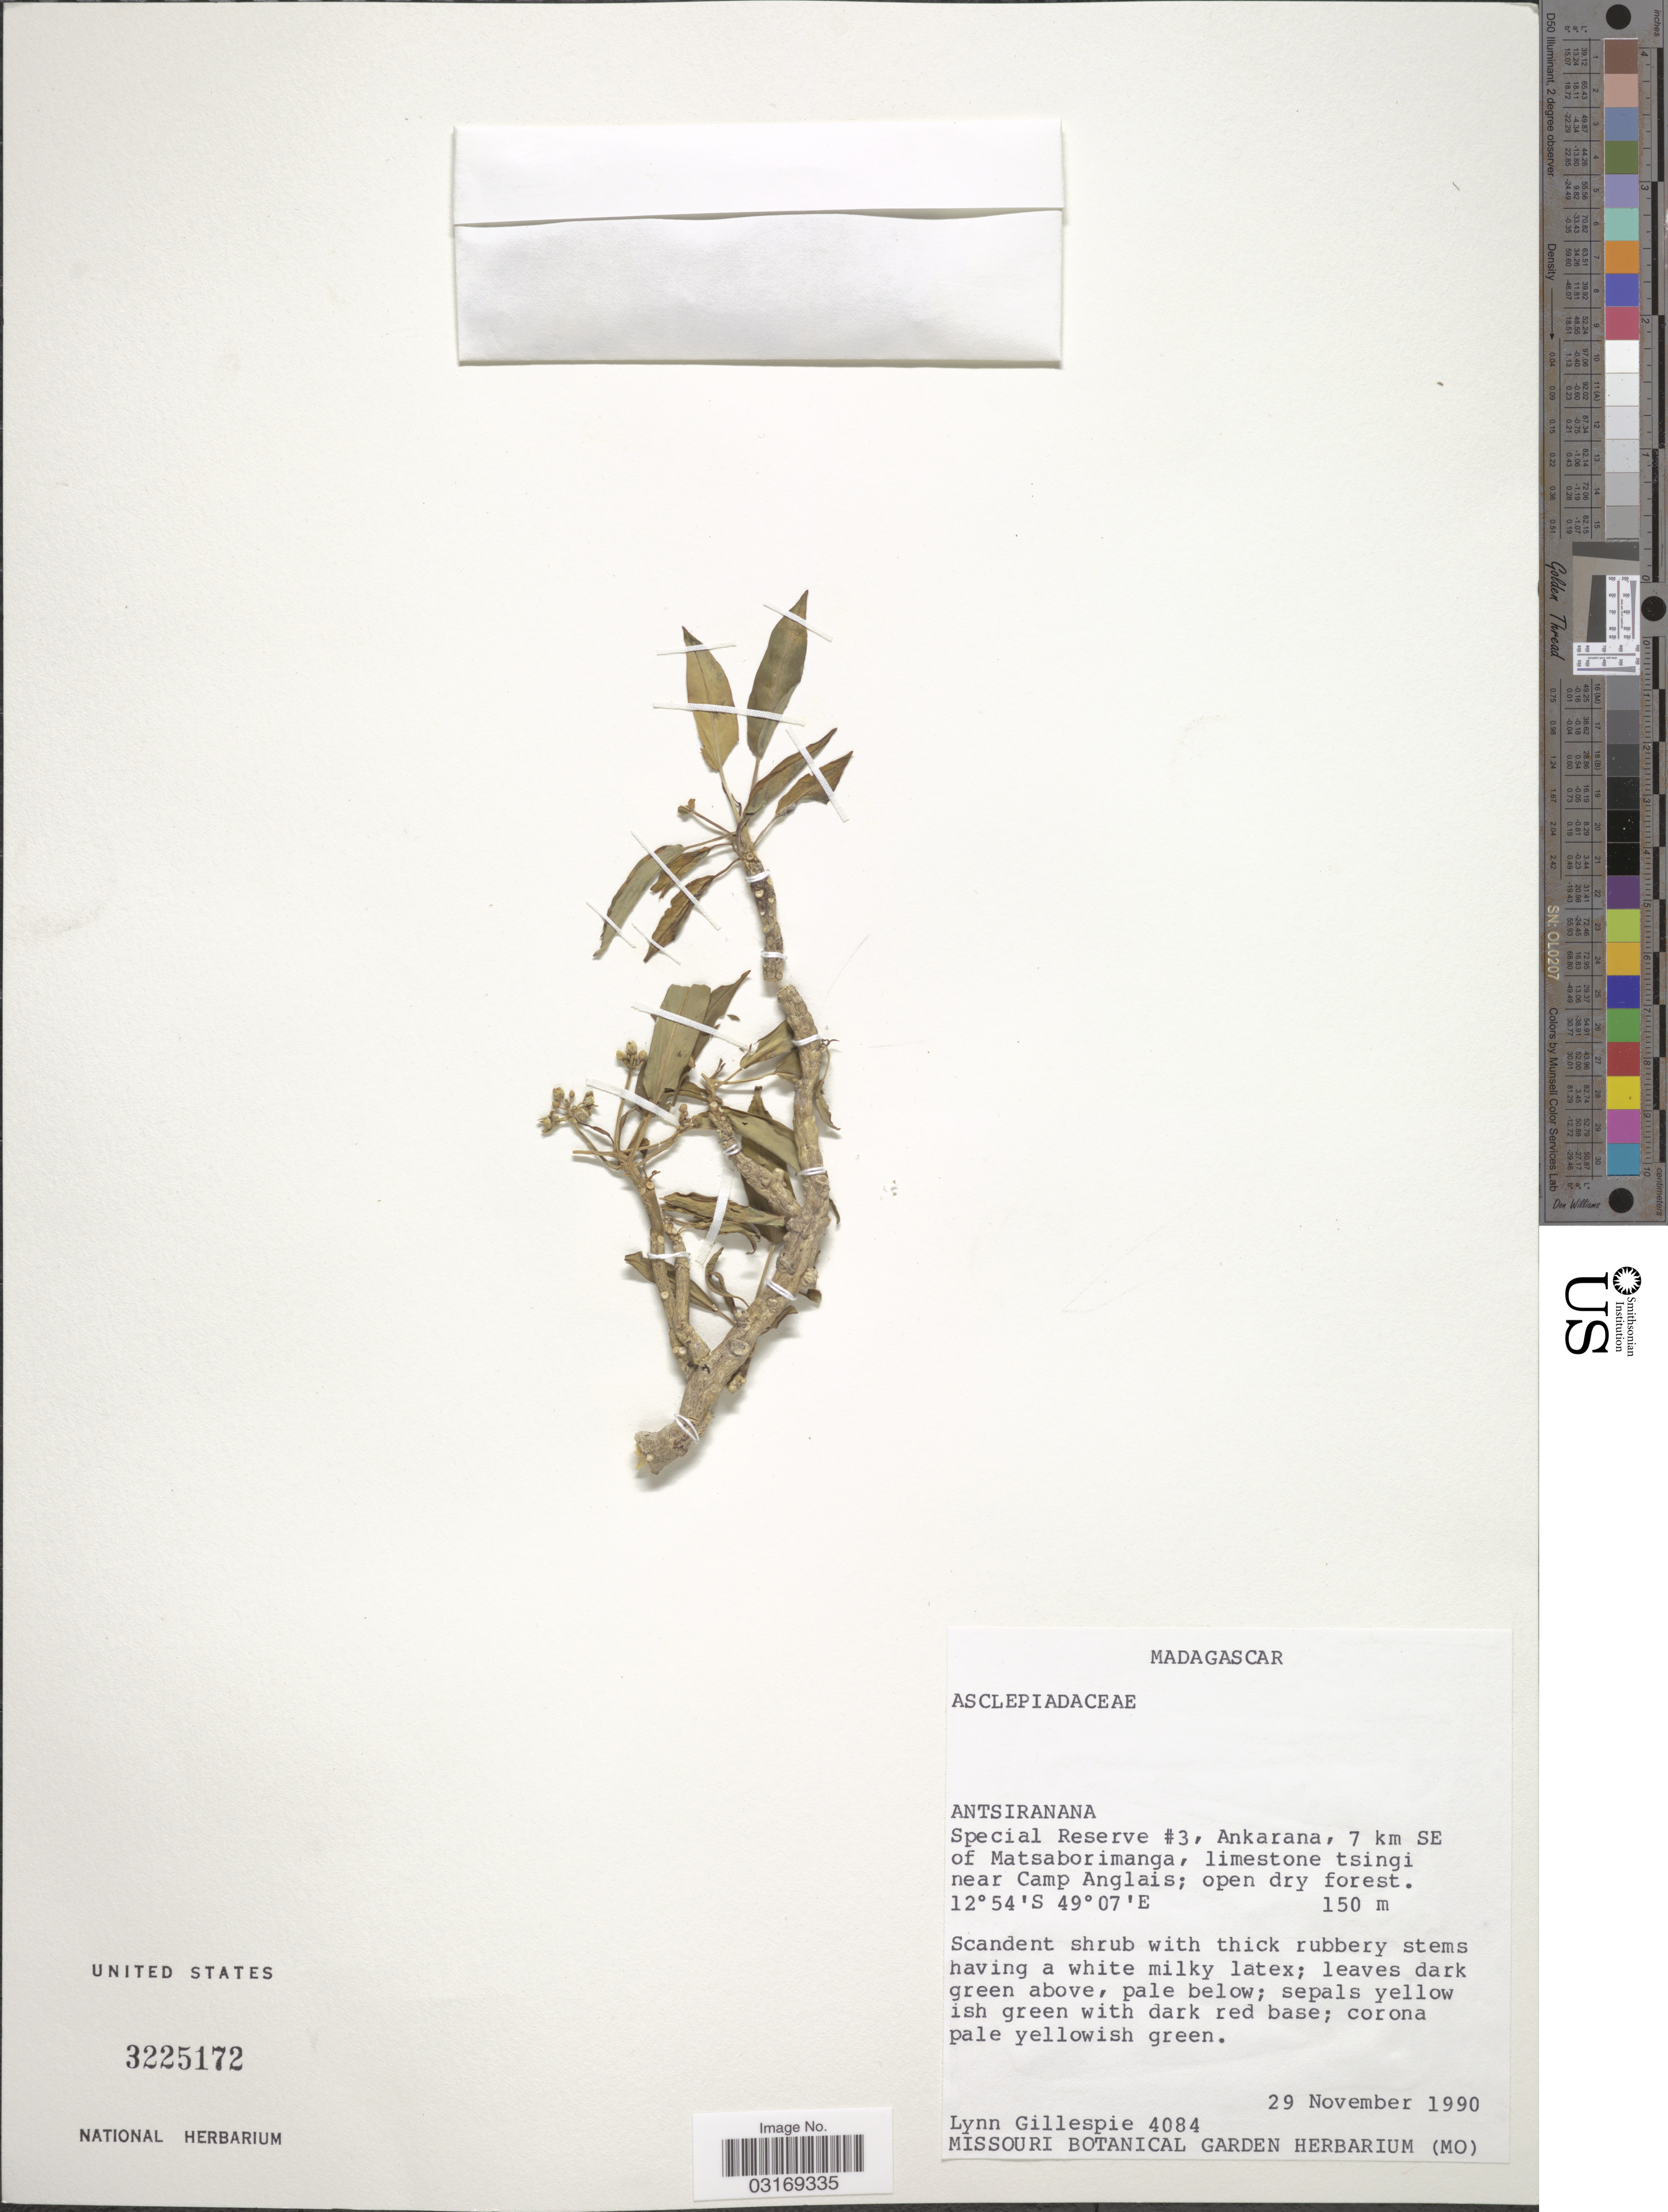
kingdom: Plantae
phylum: Tracheophyta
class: Magnoliopsida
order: Gentianales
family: Apocynaceae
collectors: L. J. Gillespie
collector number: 4084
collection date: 1990-11-29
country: Madagascar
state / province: Diana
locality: Special Reserve # 3, Ankarana, 7 km SE of Matsaborimanga, limestone tsingi near Camp Anglais.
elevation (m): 150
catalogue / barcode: US 3225172